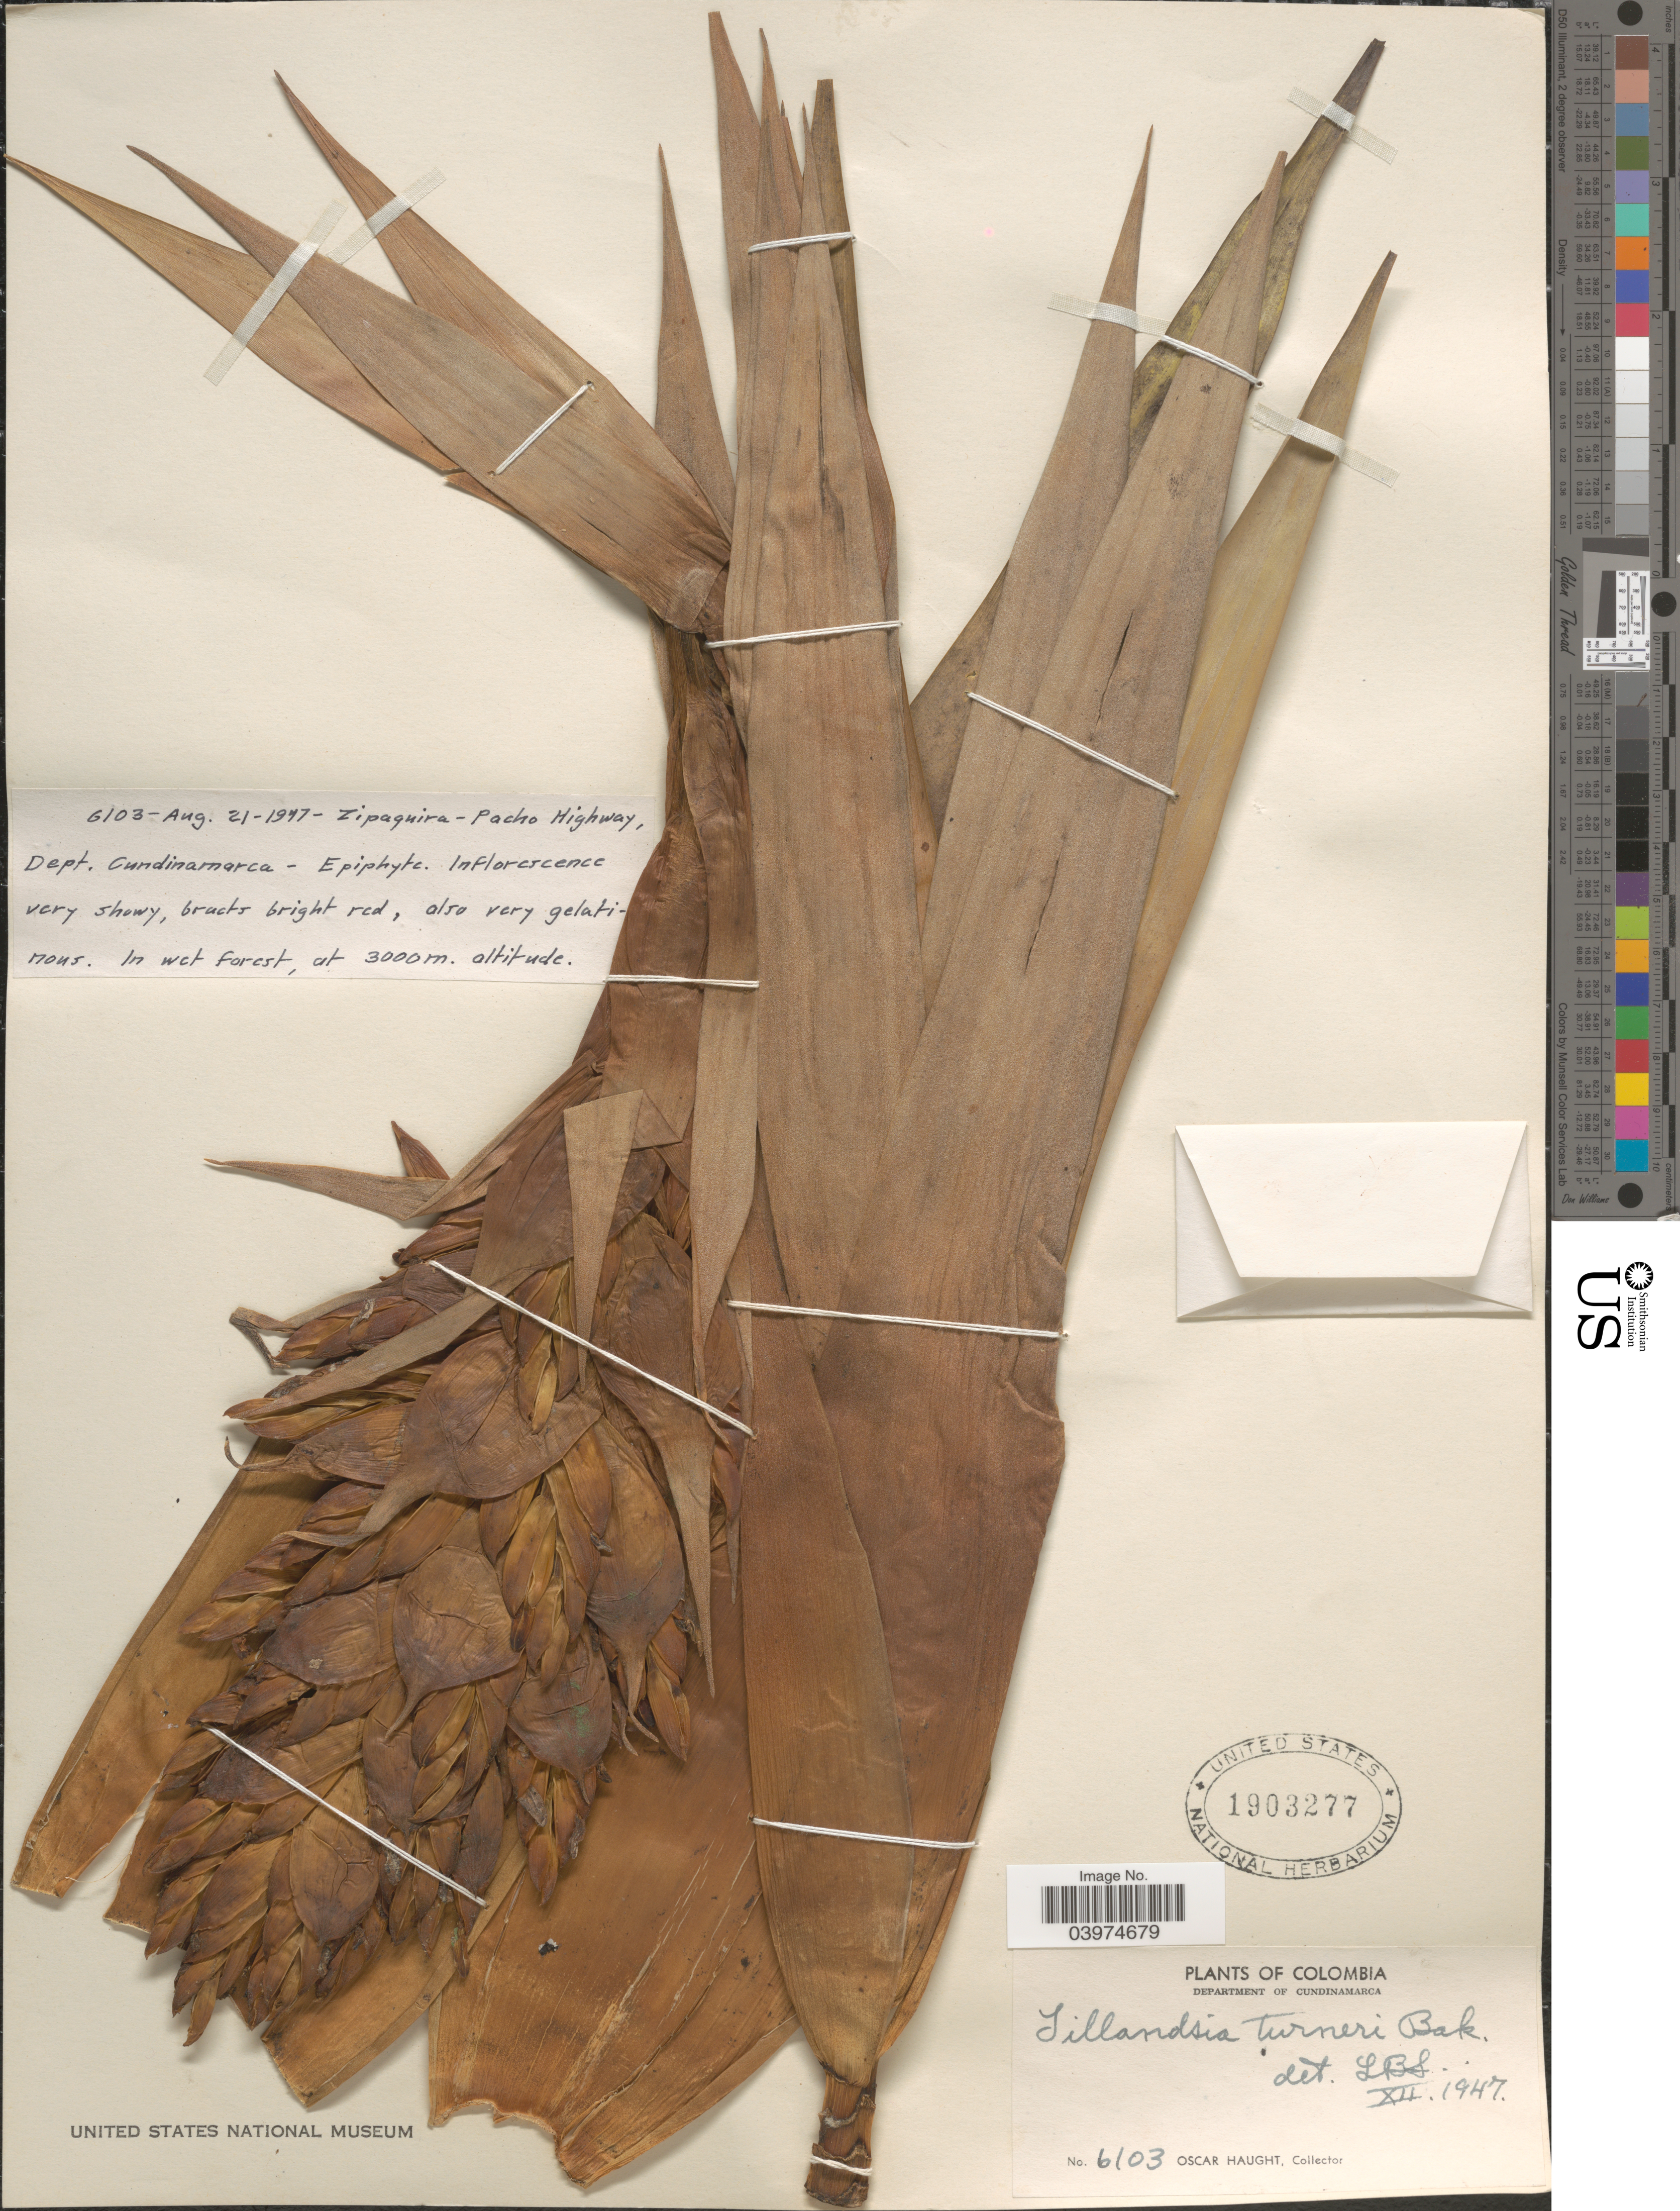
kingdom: Plantae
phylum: Tracheophyta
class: Liliopsida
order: Poales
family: Bromeliaceae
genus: Tillandsia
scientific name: Tillandsia turneri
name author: Baker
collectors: O. L. Haught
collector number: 6103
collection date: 1947-12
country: Colombia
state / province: Cundinamarca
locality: Department of Cundinamarca.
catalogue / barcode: US 1903277